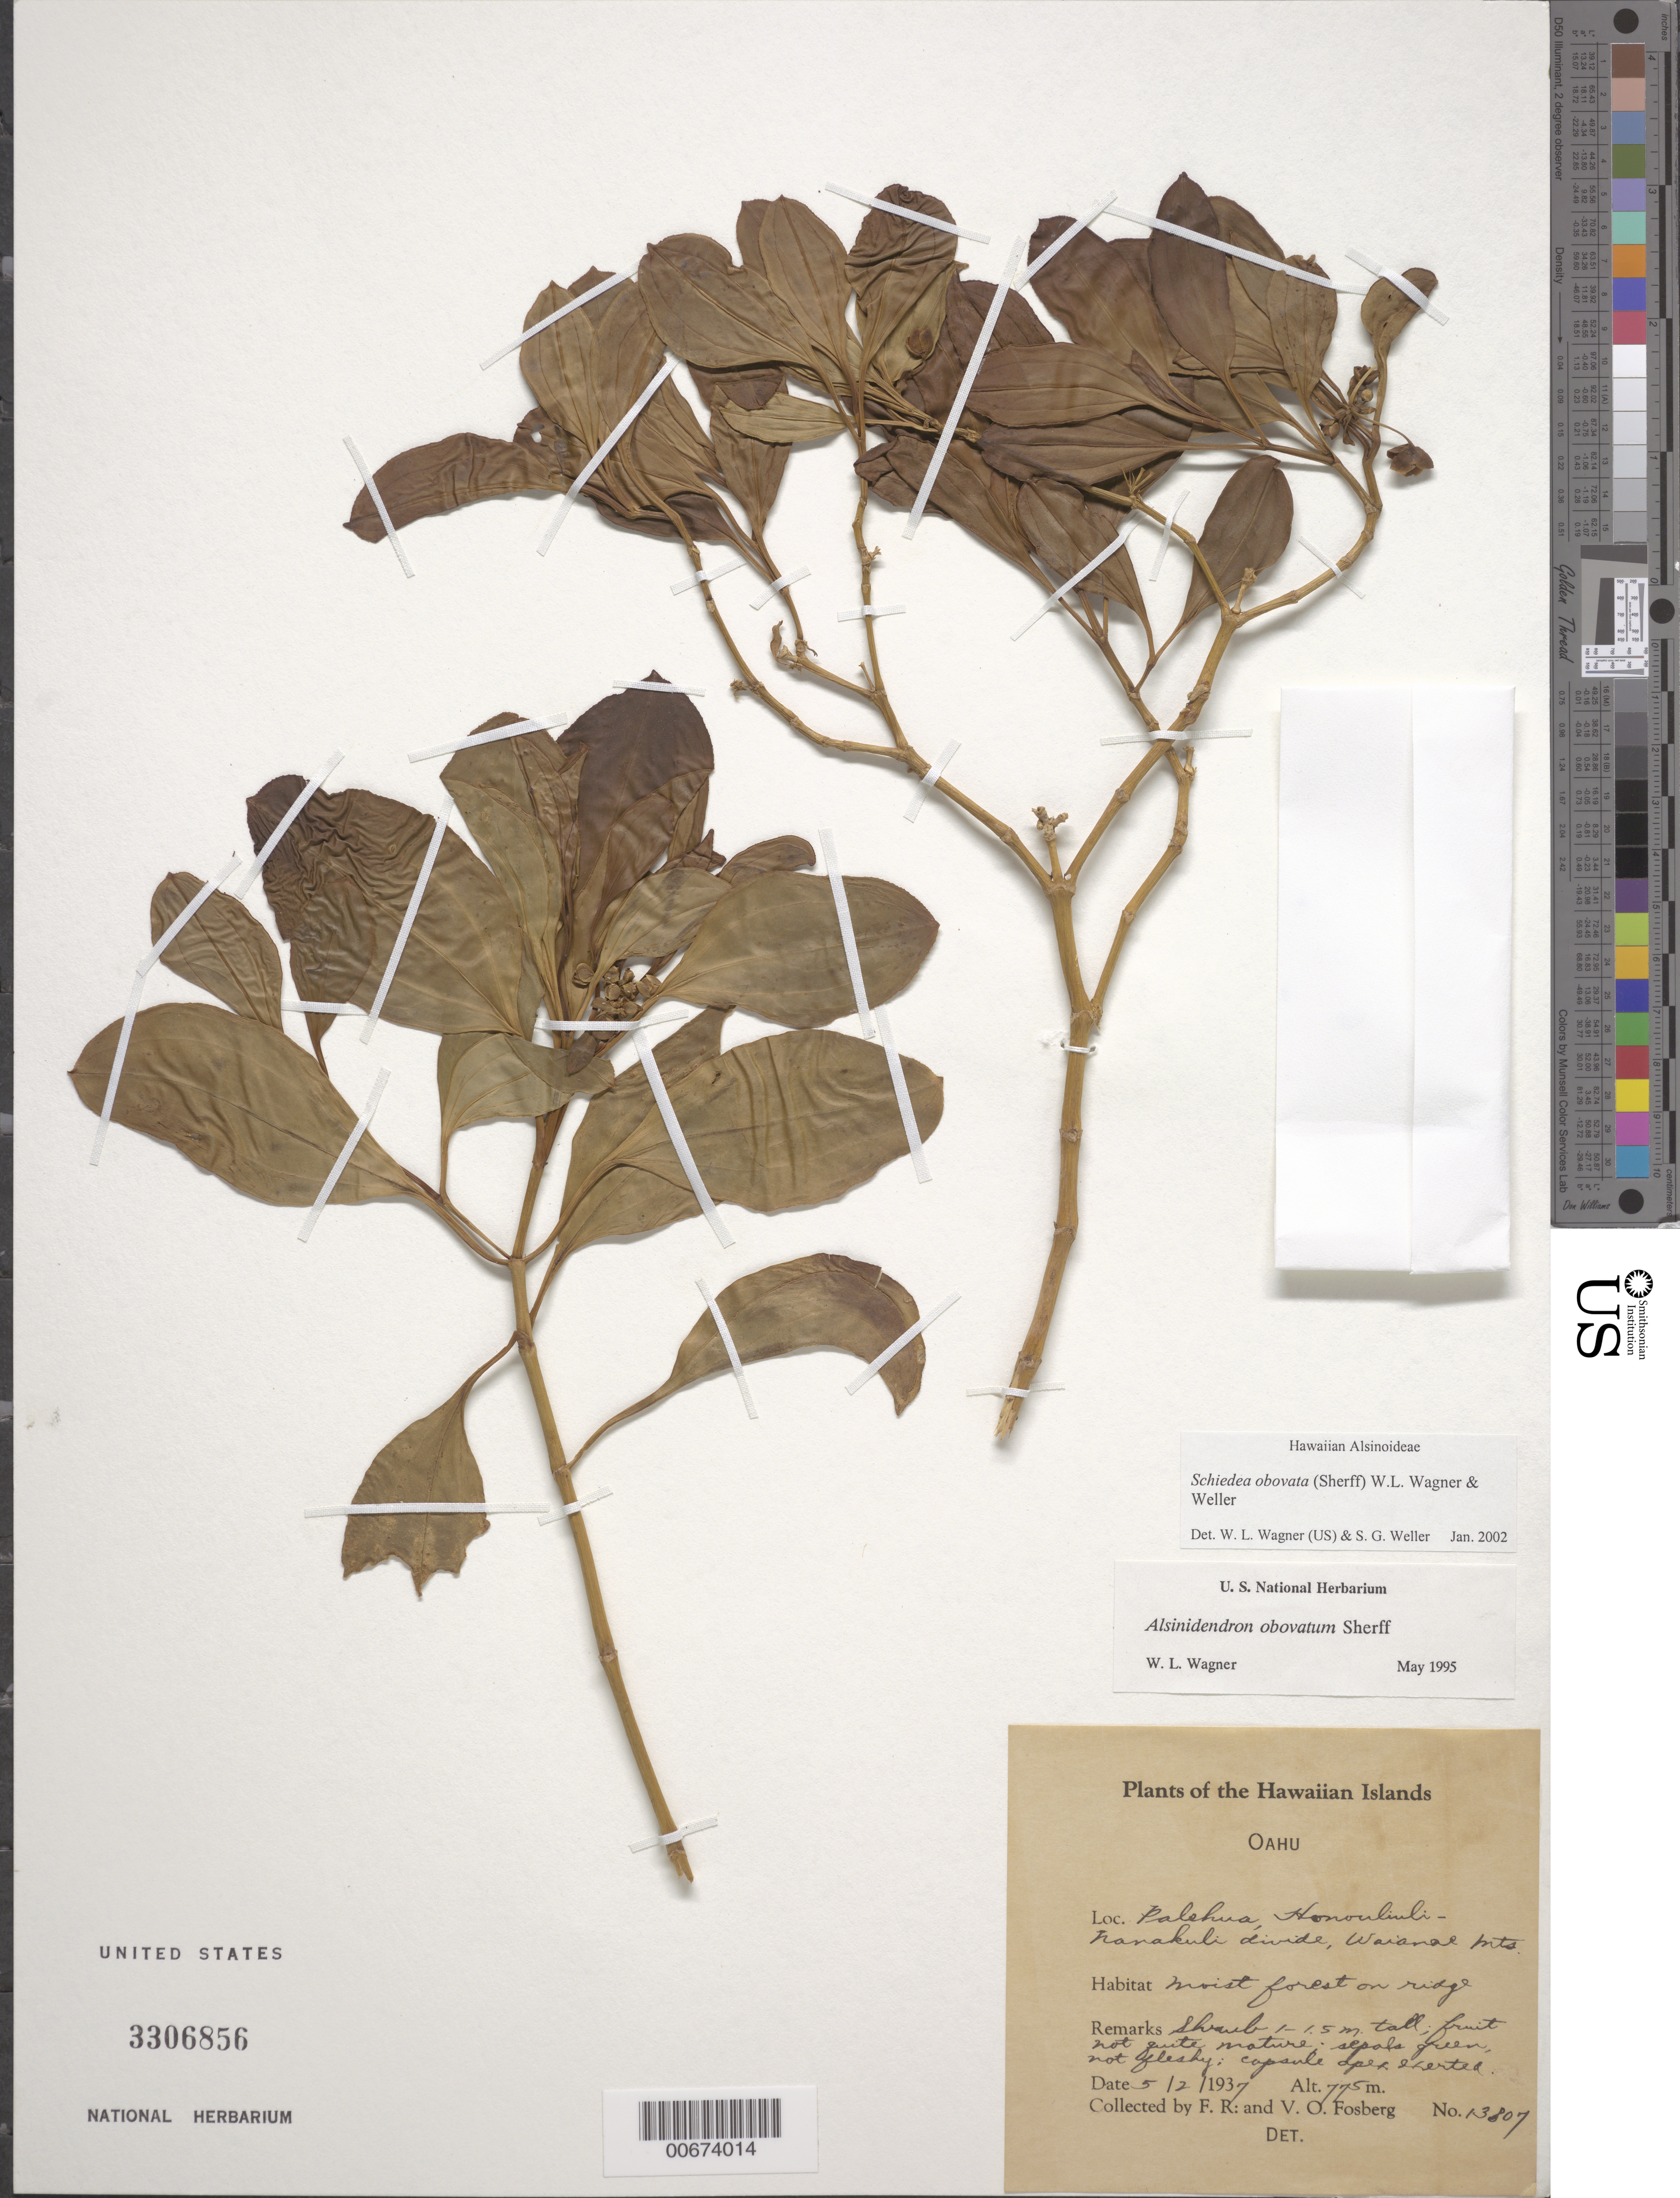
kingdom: Plantae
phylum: Tracheophyta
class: Magnoliopsida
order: Caryophyllales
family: Caryophyllaceae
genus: Schiedea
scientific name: Schiedea obovata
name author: (Sherff) W.L. Wagner & Weller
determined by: Wagner, W. L.; Weller, Stephen G.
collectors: F. R. Fosberg & V. O. Fosberg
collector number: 13807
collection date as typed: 2 May 1937 or 5 Feb 1937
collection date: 1937-02-05 or 1937-05-02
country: United States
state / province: Hawaii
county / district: Honolulu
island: Oahu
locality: Waianae Mts., Palehua, Honouliuli-Kanakuli divide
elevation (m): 775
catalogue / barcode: US 3306856